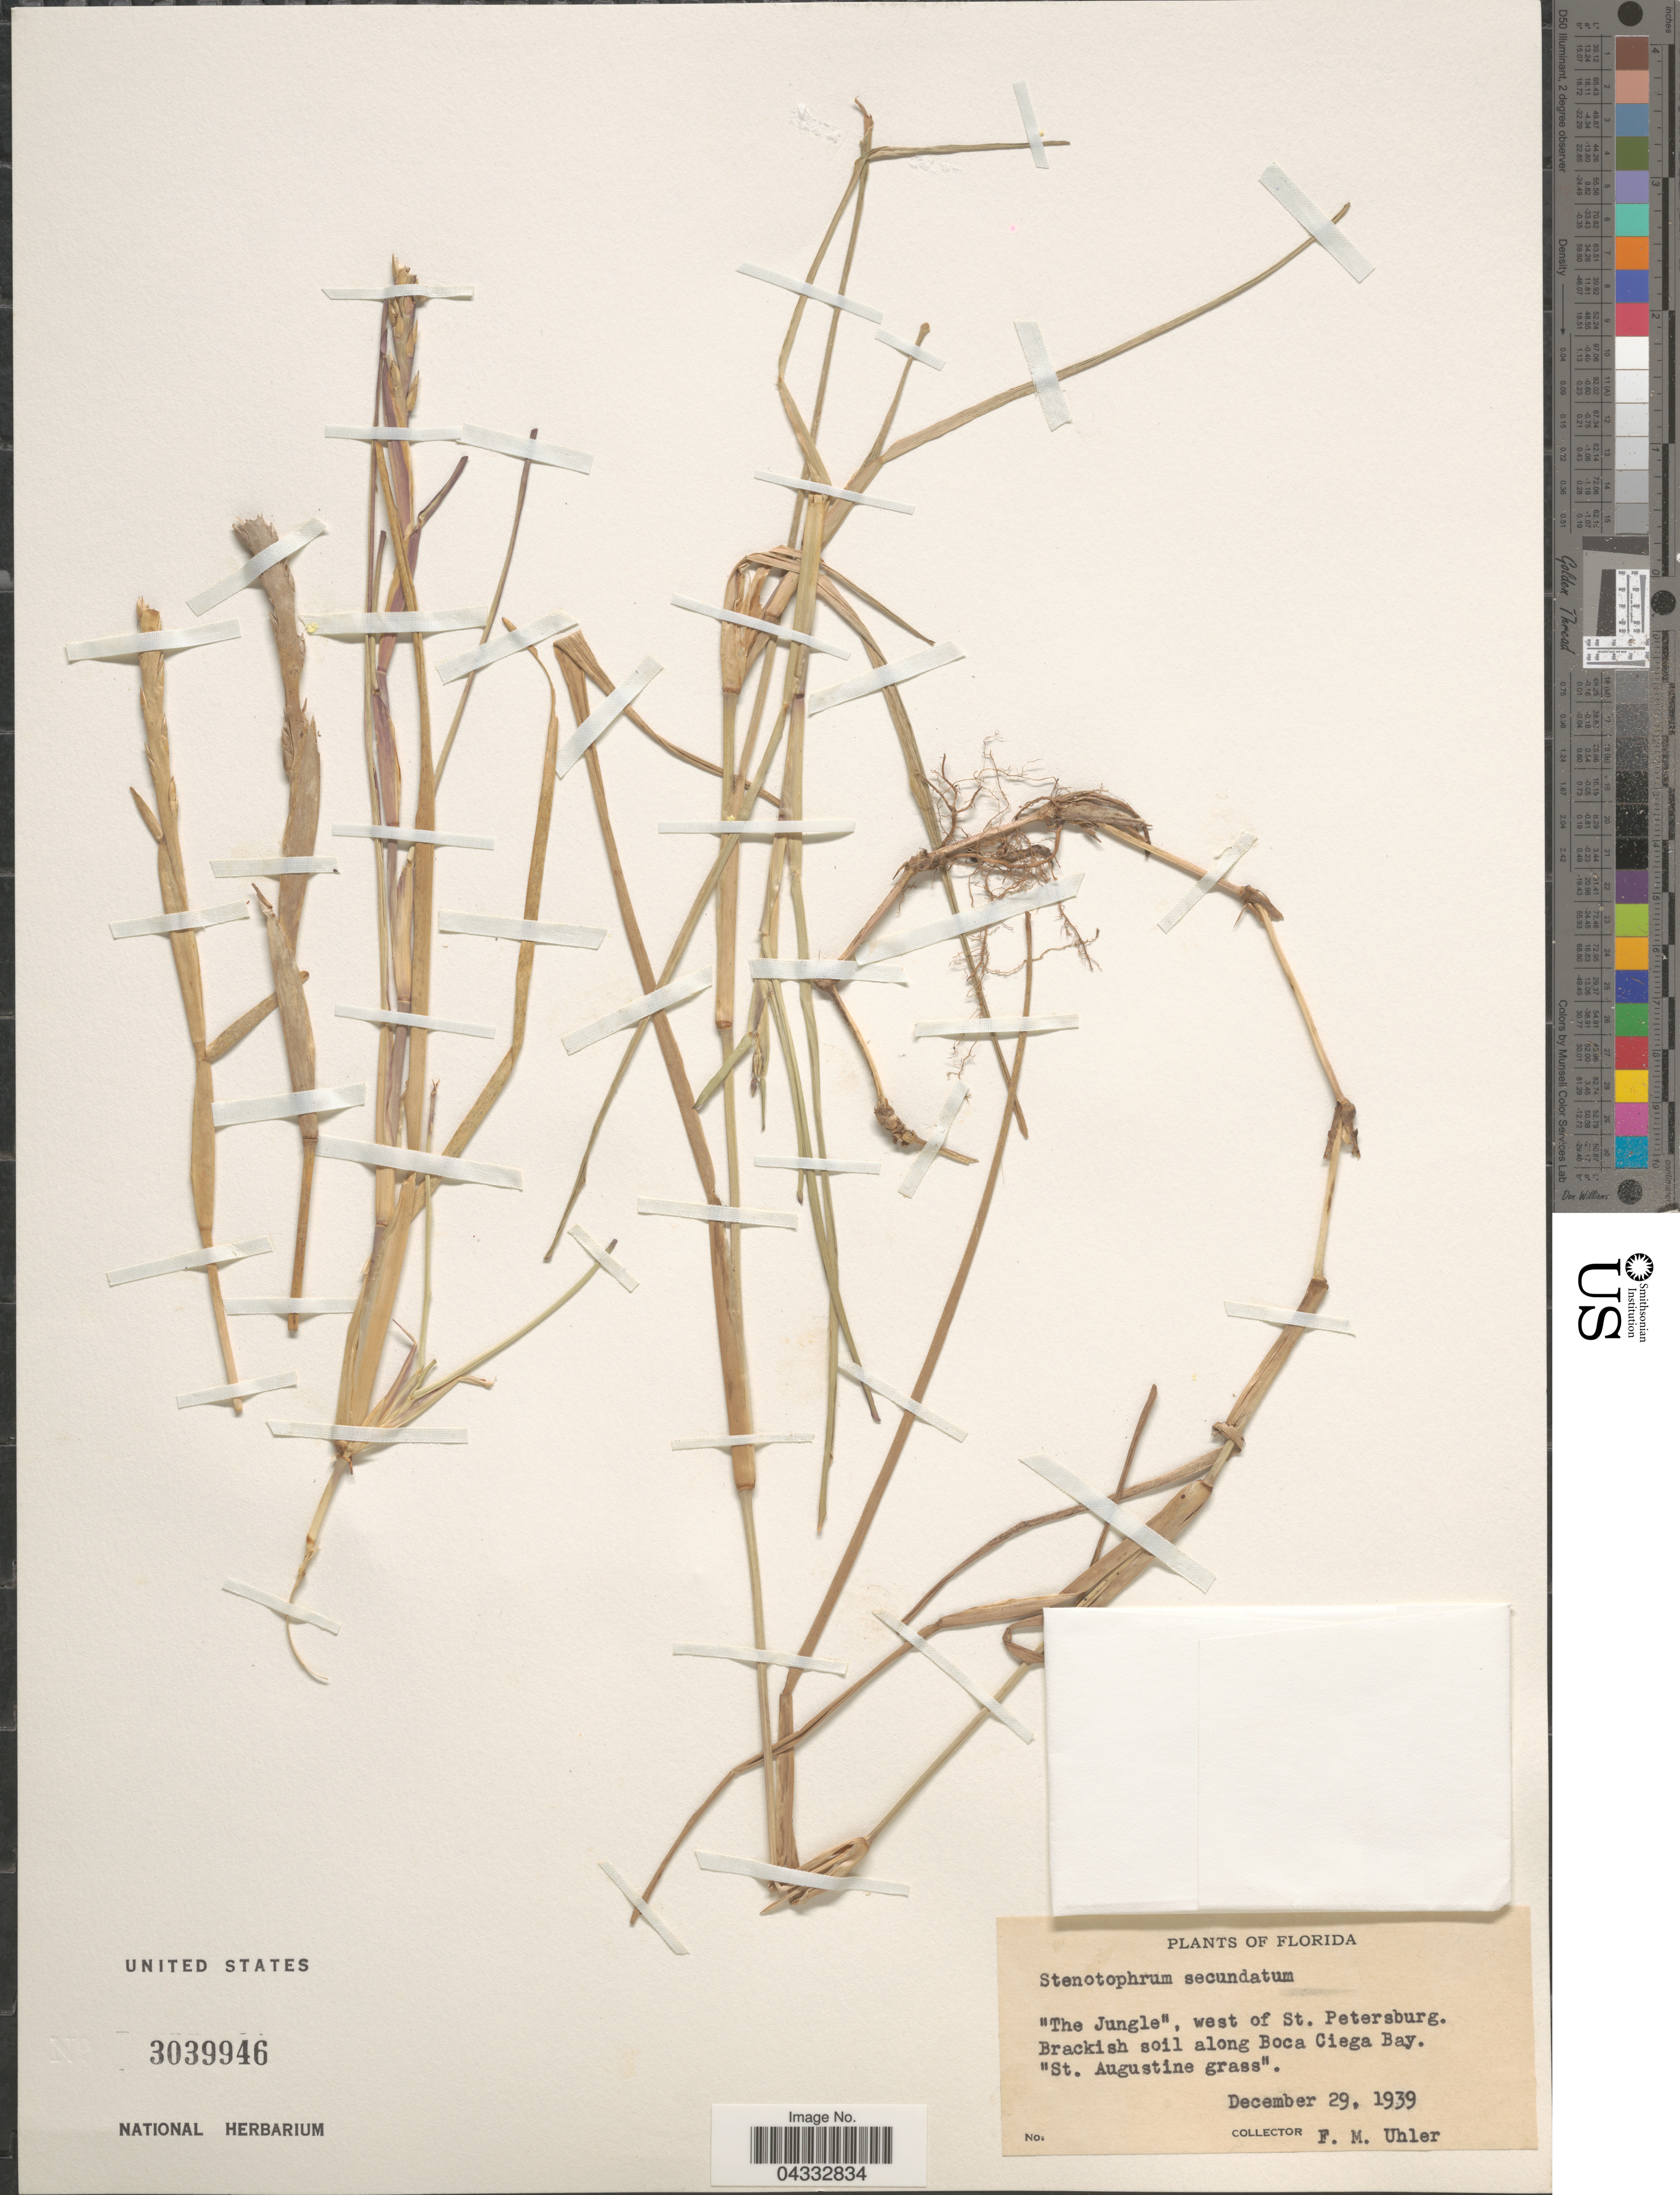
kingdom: Plantae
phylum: Tracheophyta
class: Liliopsida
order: Poales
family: Poaceae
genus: Stenotaphrum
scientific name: Stenotaphrum secundatum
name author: (Walter) Kuntze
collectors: F. M. Uhler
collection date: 1939-12-29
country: United States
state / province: Florida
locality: The Jungle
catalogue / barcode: US 3039946